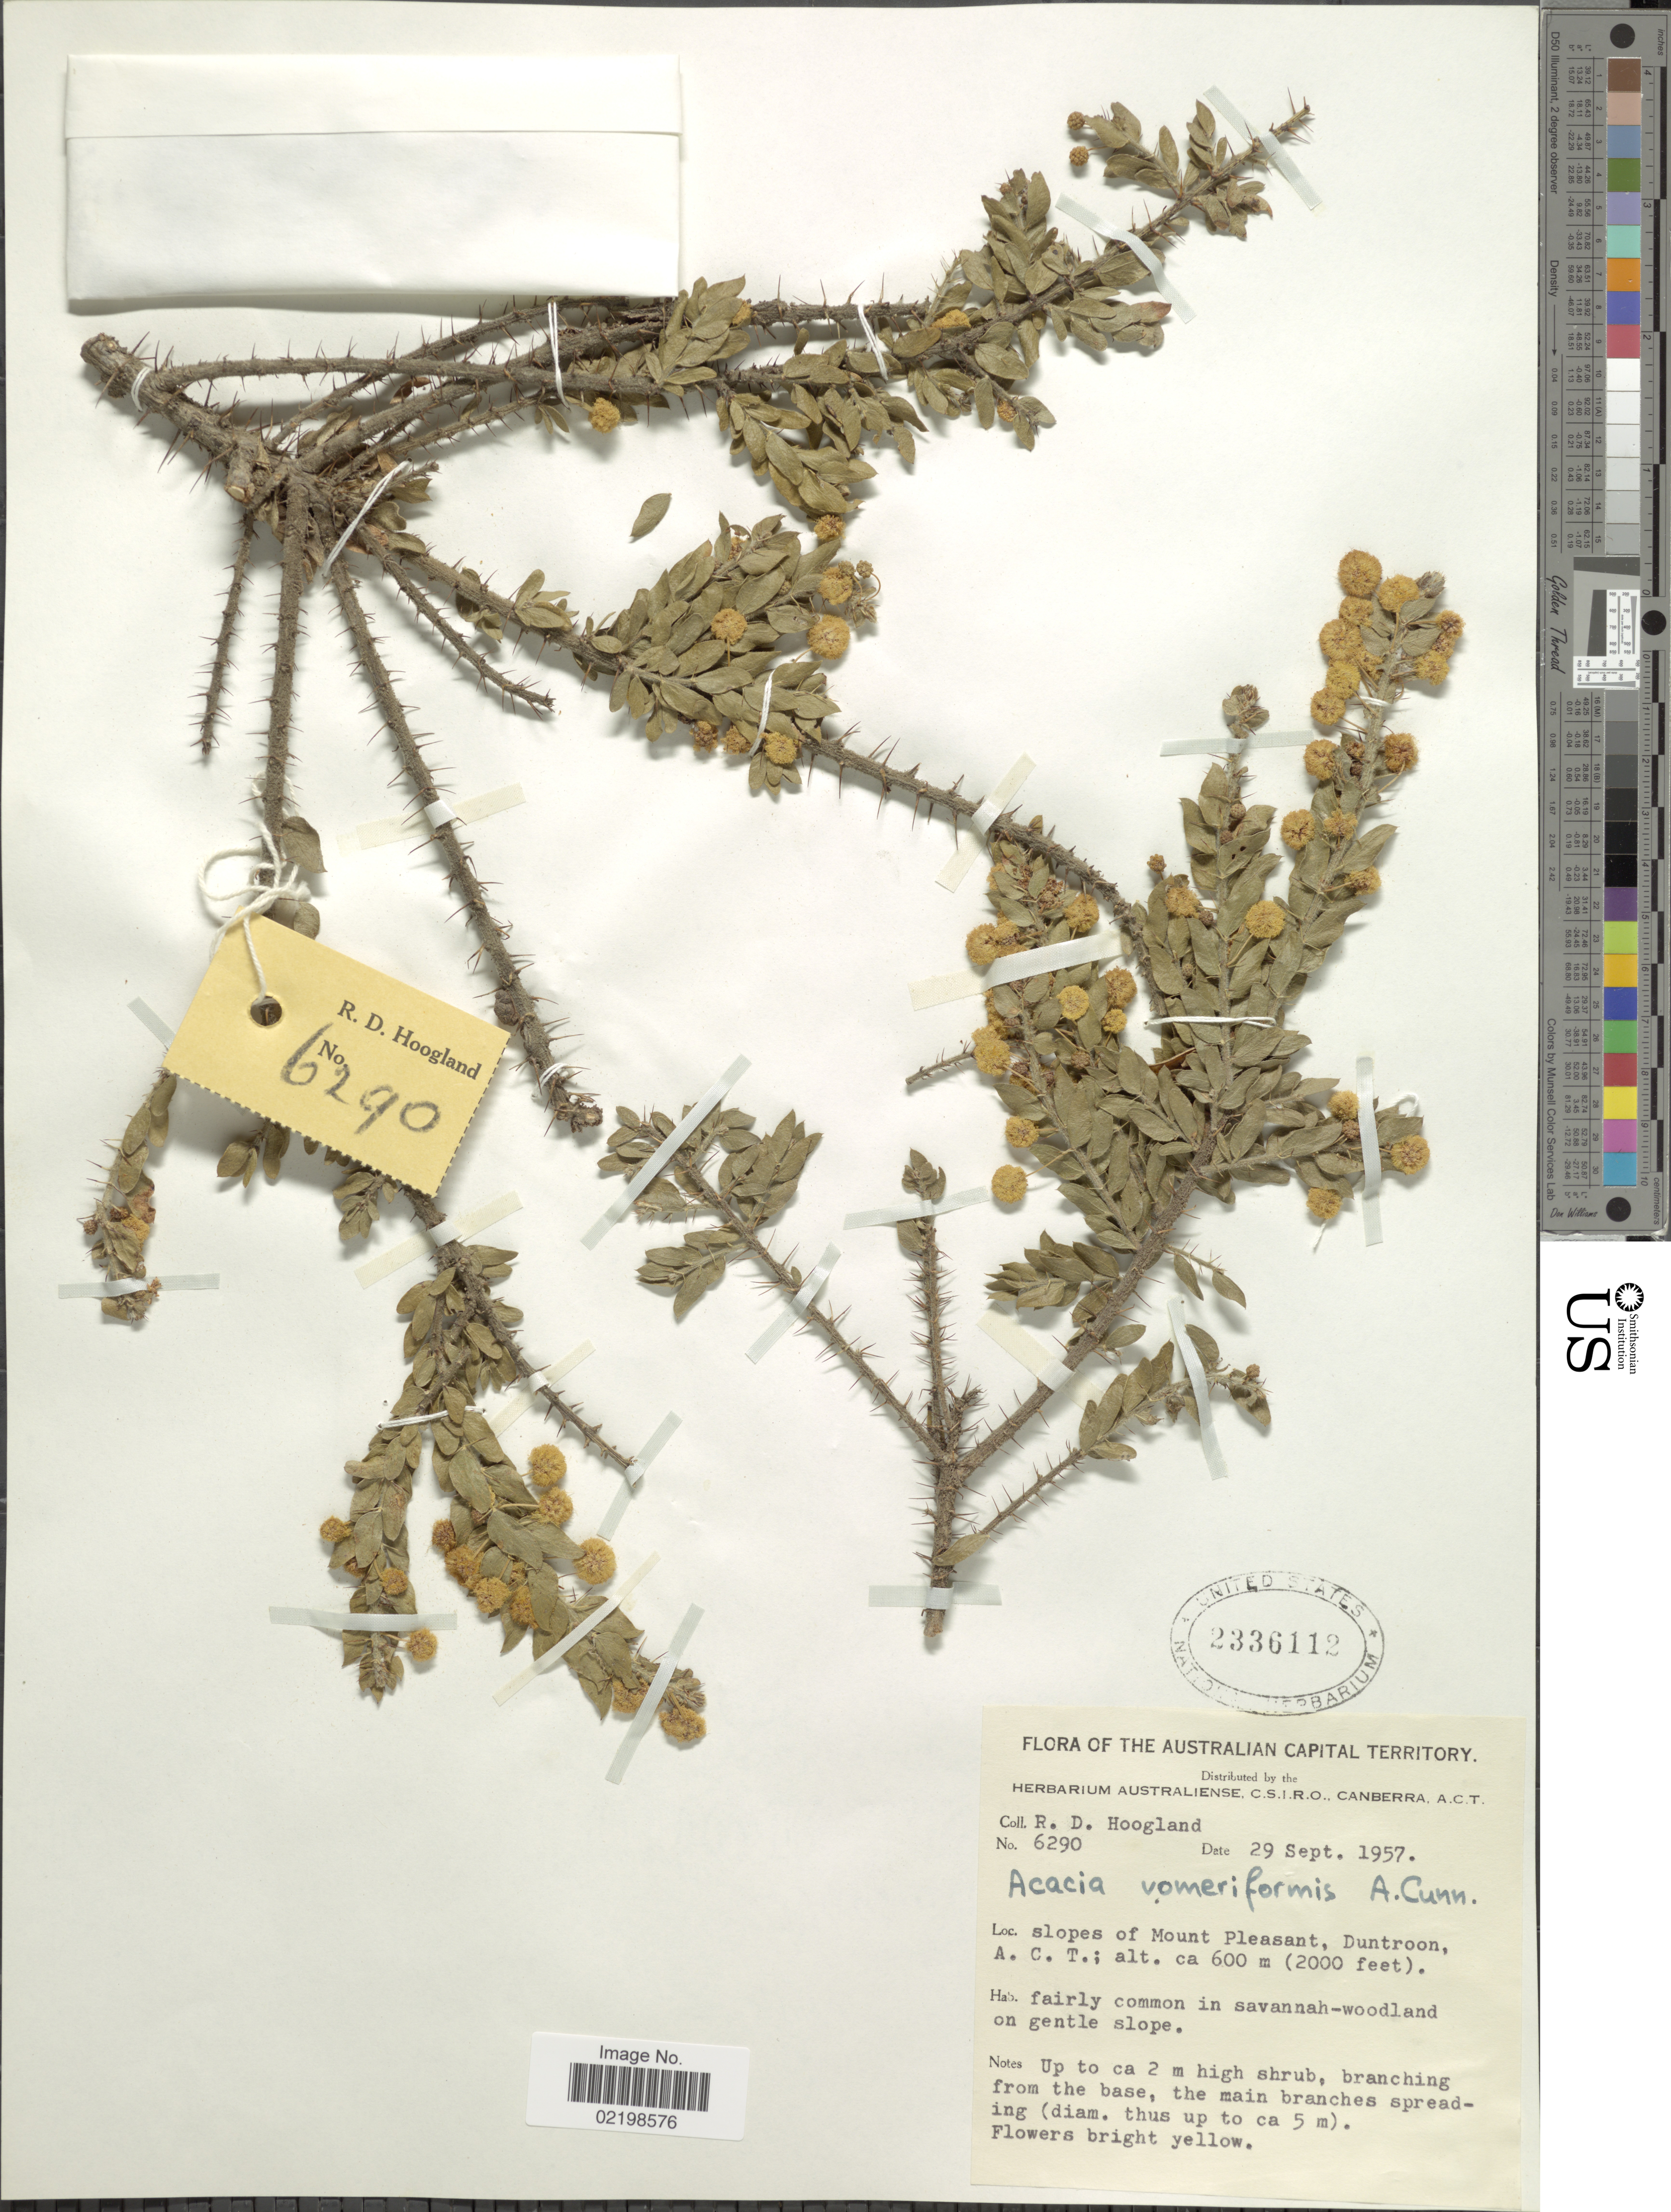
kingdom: Plantae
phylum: Tracheophyta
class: Magnoliopsida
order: Fabales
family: Fabaceae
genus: Acacia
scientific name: Acacia gunnii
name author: Benth.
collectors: R. D. Hoogland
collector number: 6290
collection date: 1957-09-29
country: Australia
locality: Australian Capital Territory, slopes of Mount Pleasant, Duntroon, A.C.T.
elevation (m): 600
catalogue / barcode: US 2336112